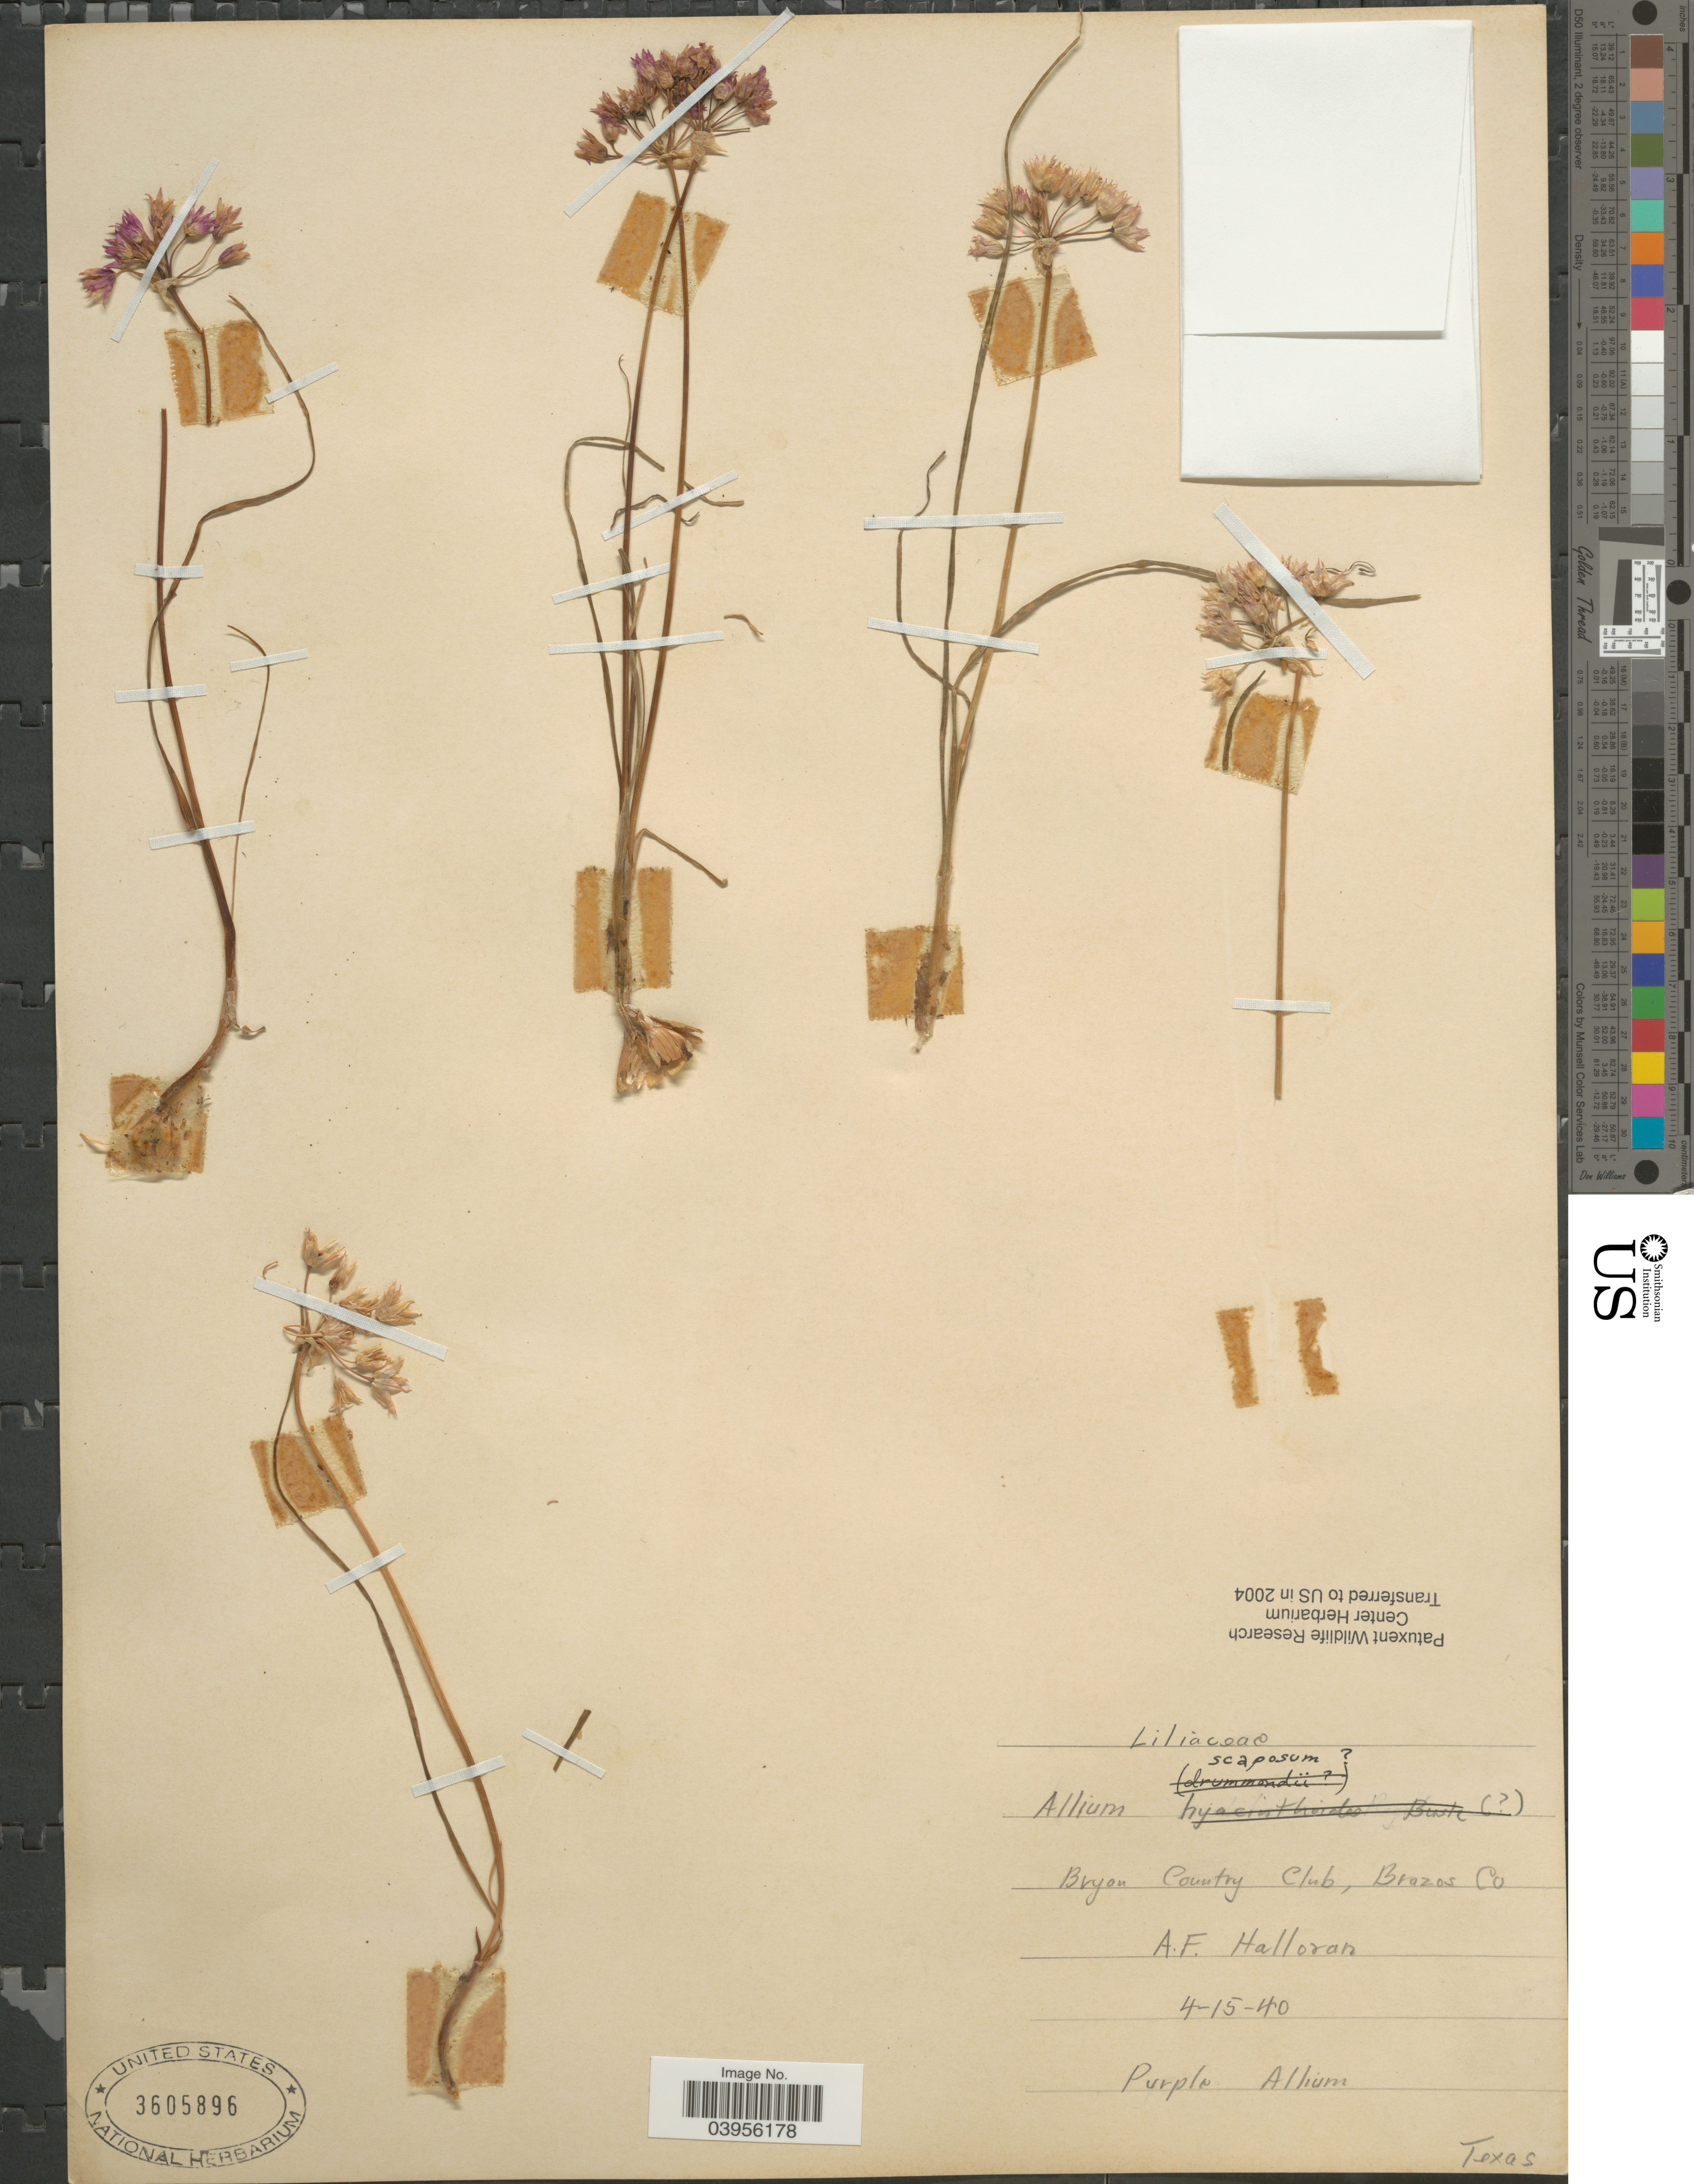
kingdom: Plantae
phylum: Tracheophyta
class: Liliopsida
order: Asparagales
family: Amaryllidaceae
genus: Allium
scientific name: Allium kunthii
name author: G. Don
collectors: A. Halloran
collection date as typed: Transcribed d/m/y: 15/4/40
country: United States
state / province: Texas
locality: Bryon County Club, Brazos Co.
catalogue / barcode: US 3605896